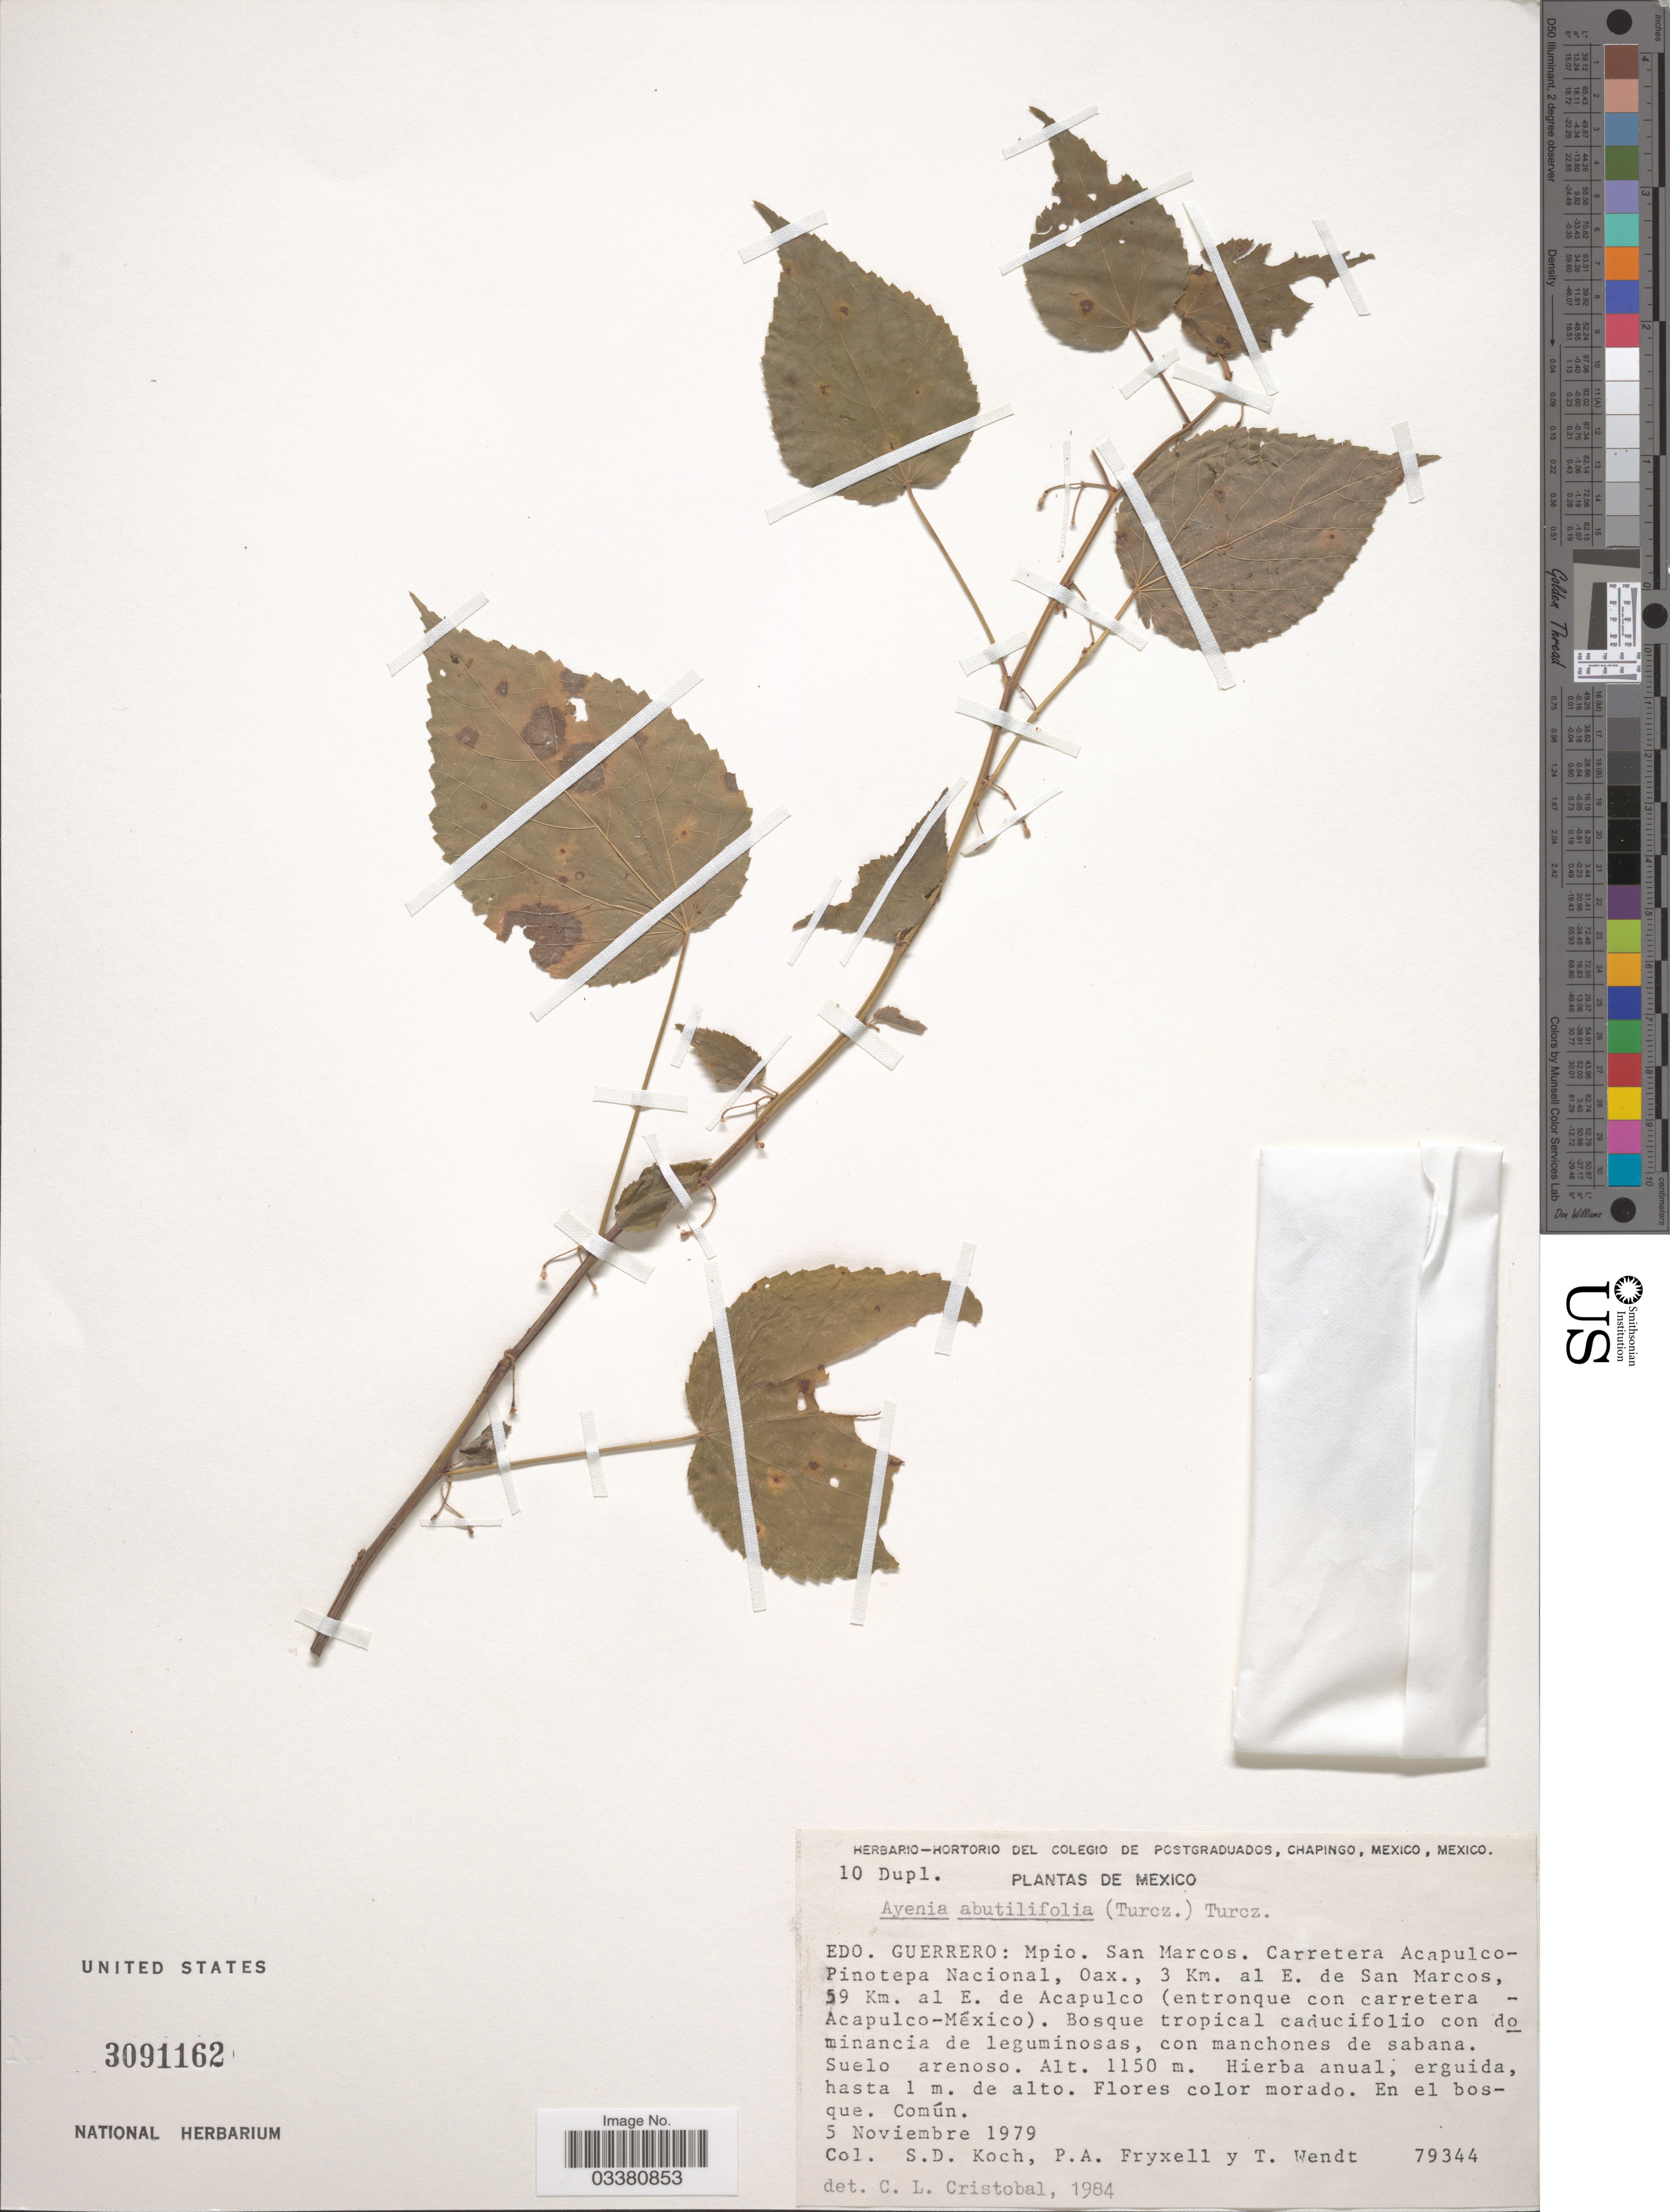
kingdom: Plantae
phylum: Tracheophyta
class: Magnoliopsida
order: Malvales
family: Malvaceae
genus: Ayenia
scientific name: Ayenia abutilifolia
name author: (Turcz.) Turcz.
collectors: S. Koch, P. A. Fryxell & T. L. Wendt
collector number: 79344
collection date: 1979-11-05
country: Mexico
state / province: Guerrero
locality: Mpio. San Marcos. Carretera Acapulco-Pinotepa Nacional, Oax., 3 Km. al E. de San Marcos, 59 Km. al E. de Acapulco (entronque con carretera - Acapulco-México).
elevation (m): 1150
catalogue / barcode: US 3091162